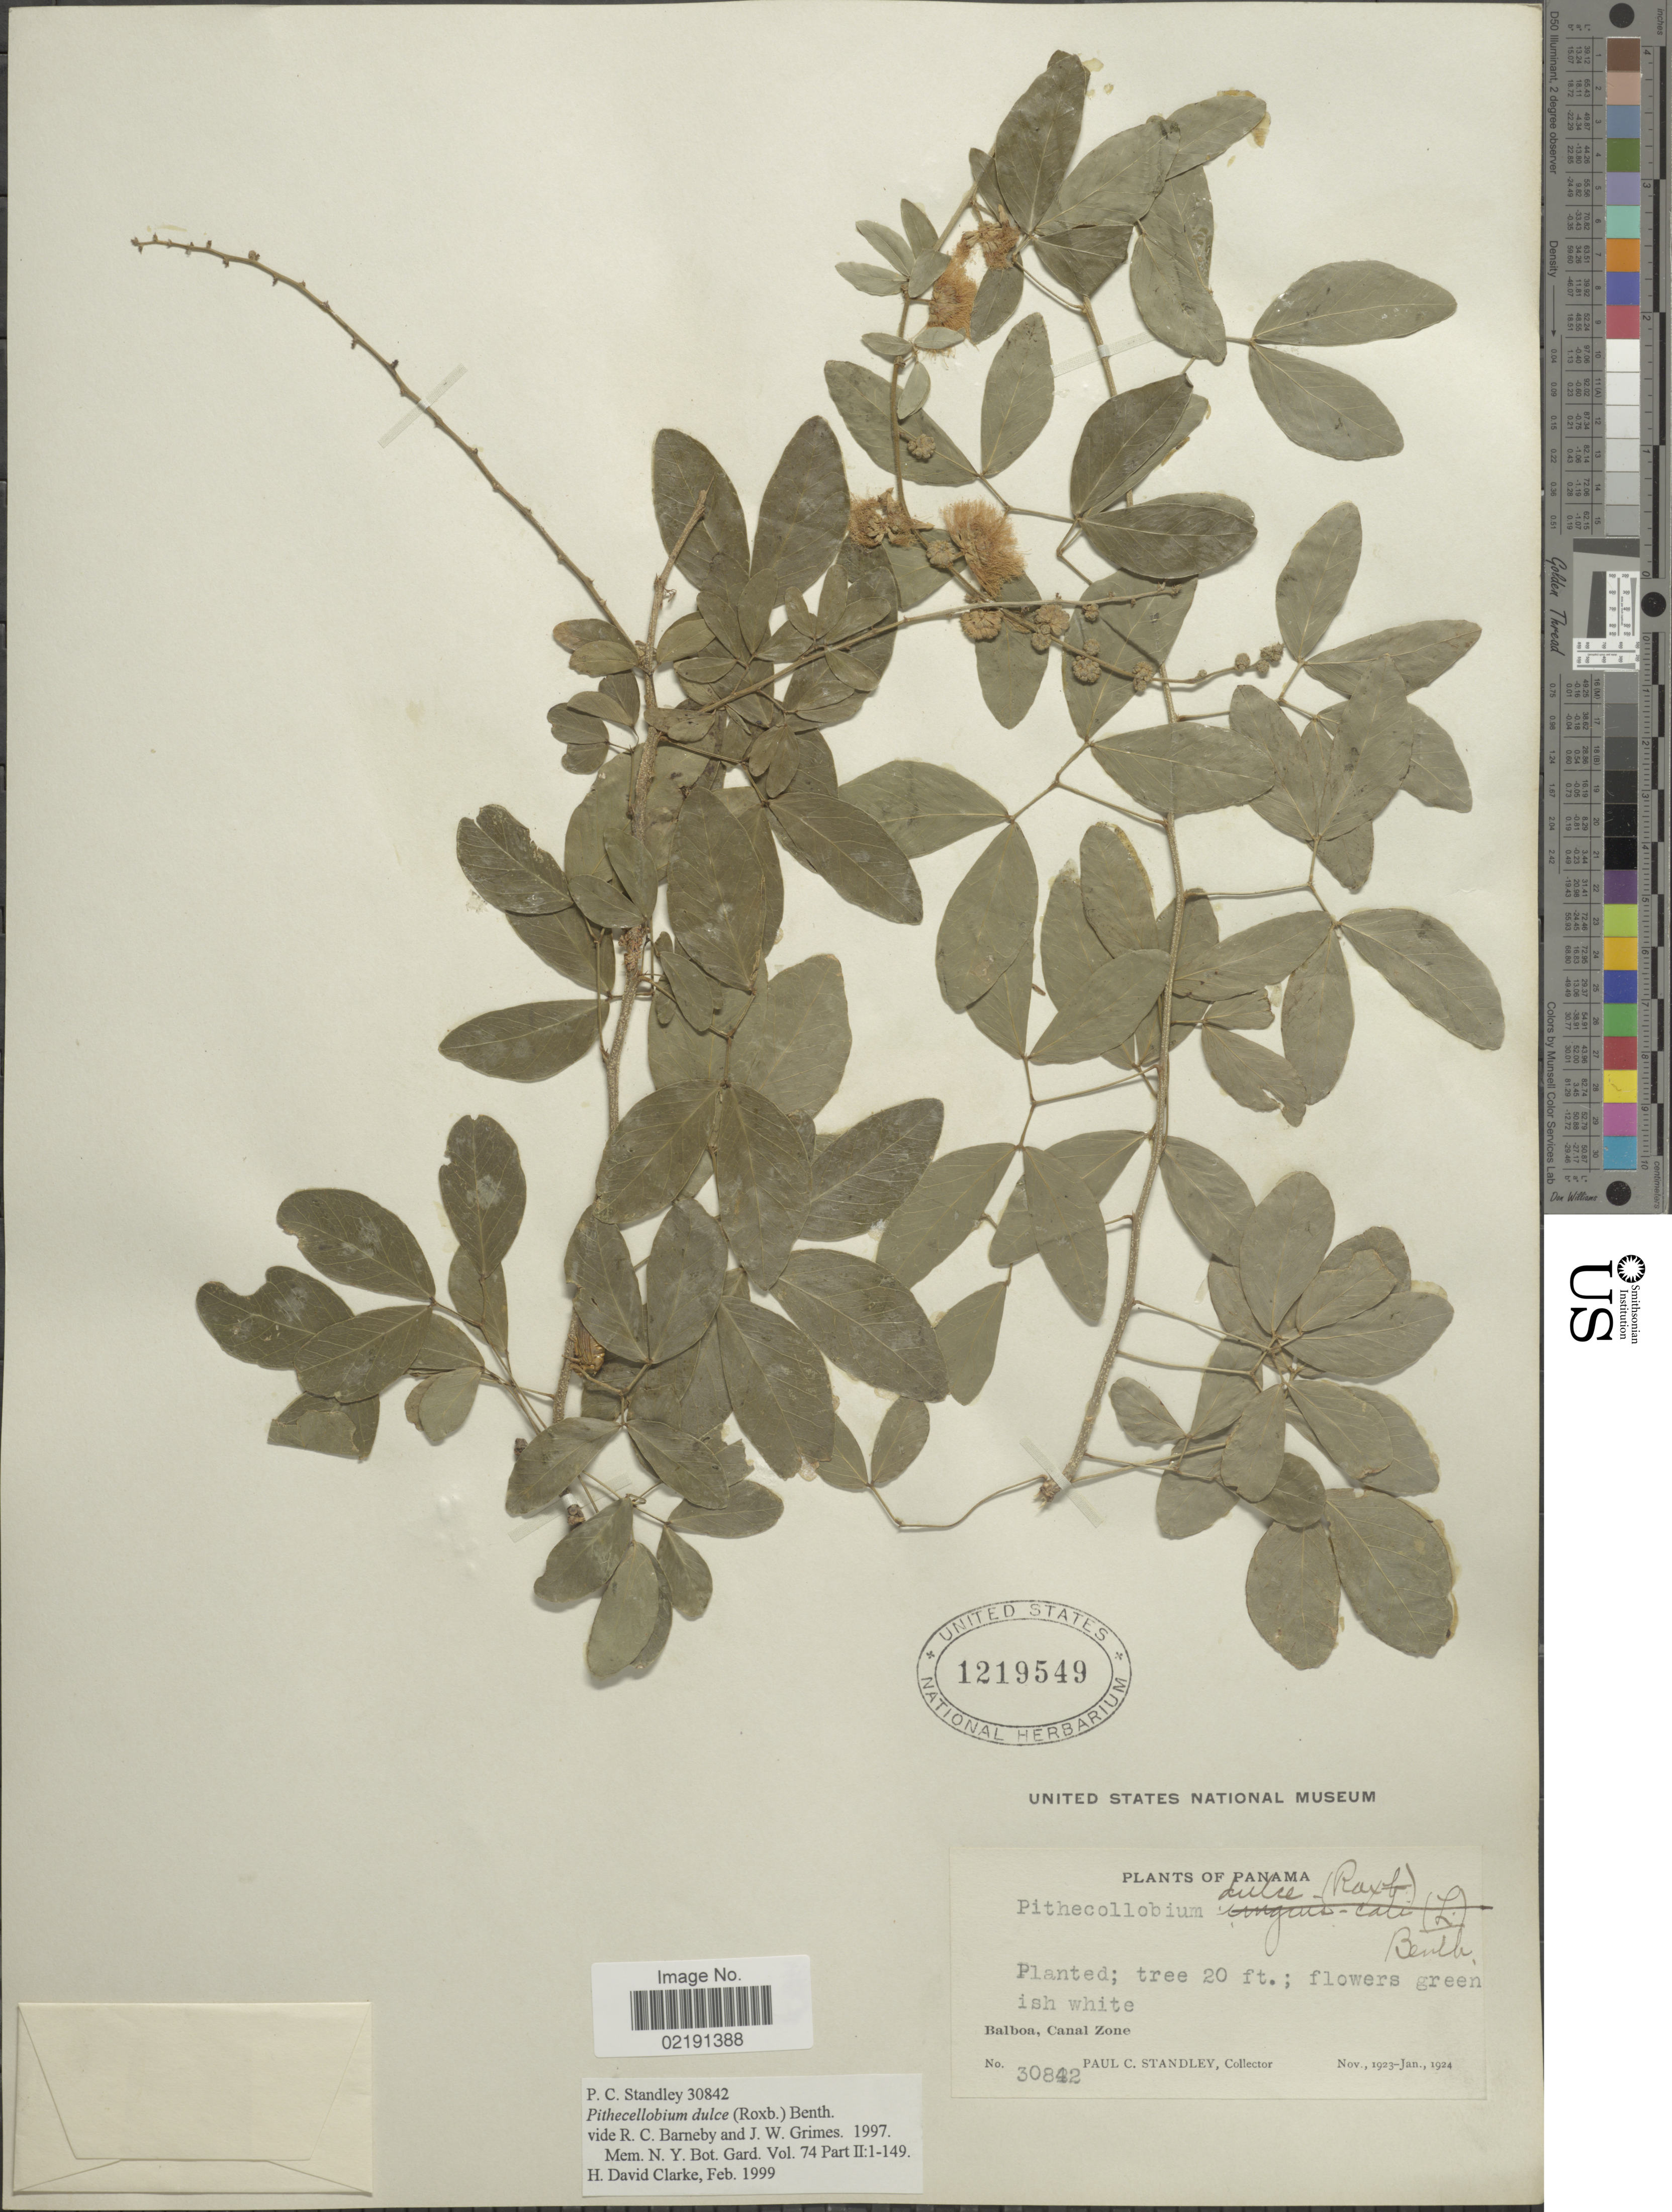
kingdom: Plantae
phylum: Tracheophyta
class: Magnoliopsida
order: Fabales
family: Fabaceae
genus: Pithecellobium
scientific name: Pithecellobium dulce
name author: (Roxb.) Benth.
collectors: P. C. Standley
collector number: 30842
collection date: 1923-11/1924-01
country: Panama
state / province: Colón / Panamá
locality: Balboa, Canal Zone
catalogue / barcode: US 1219549